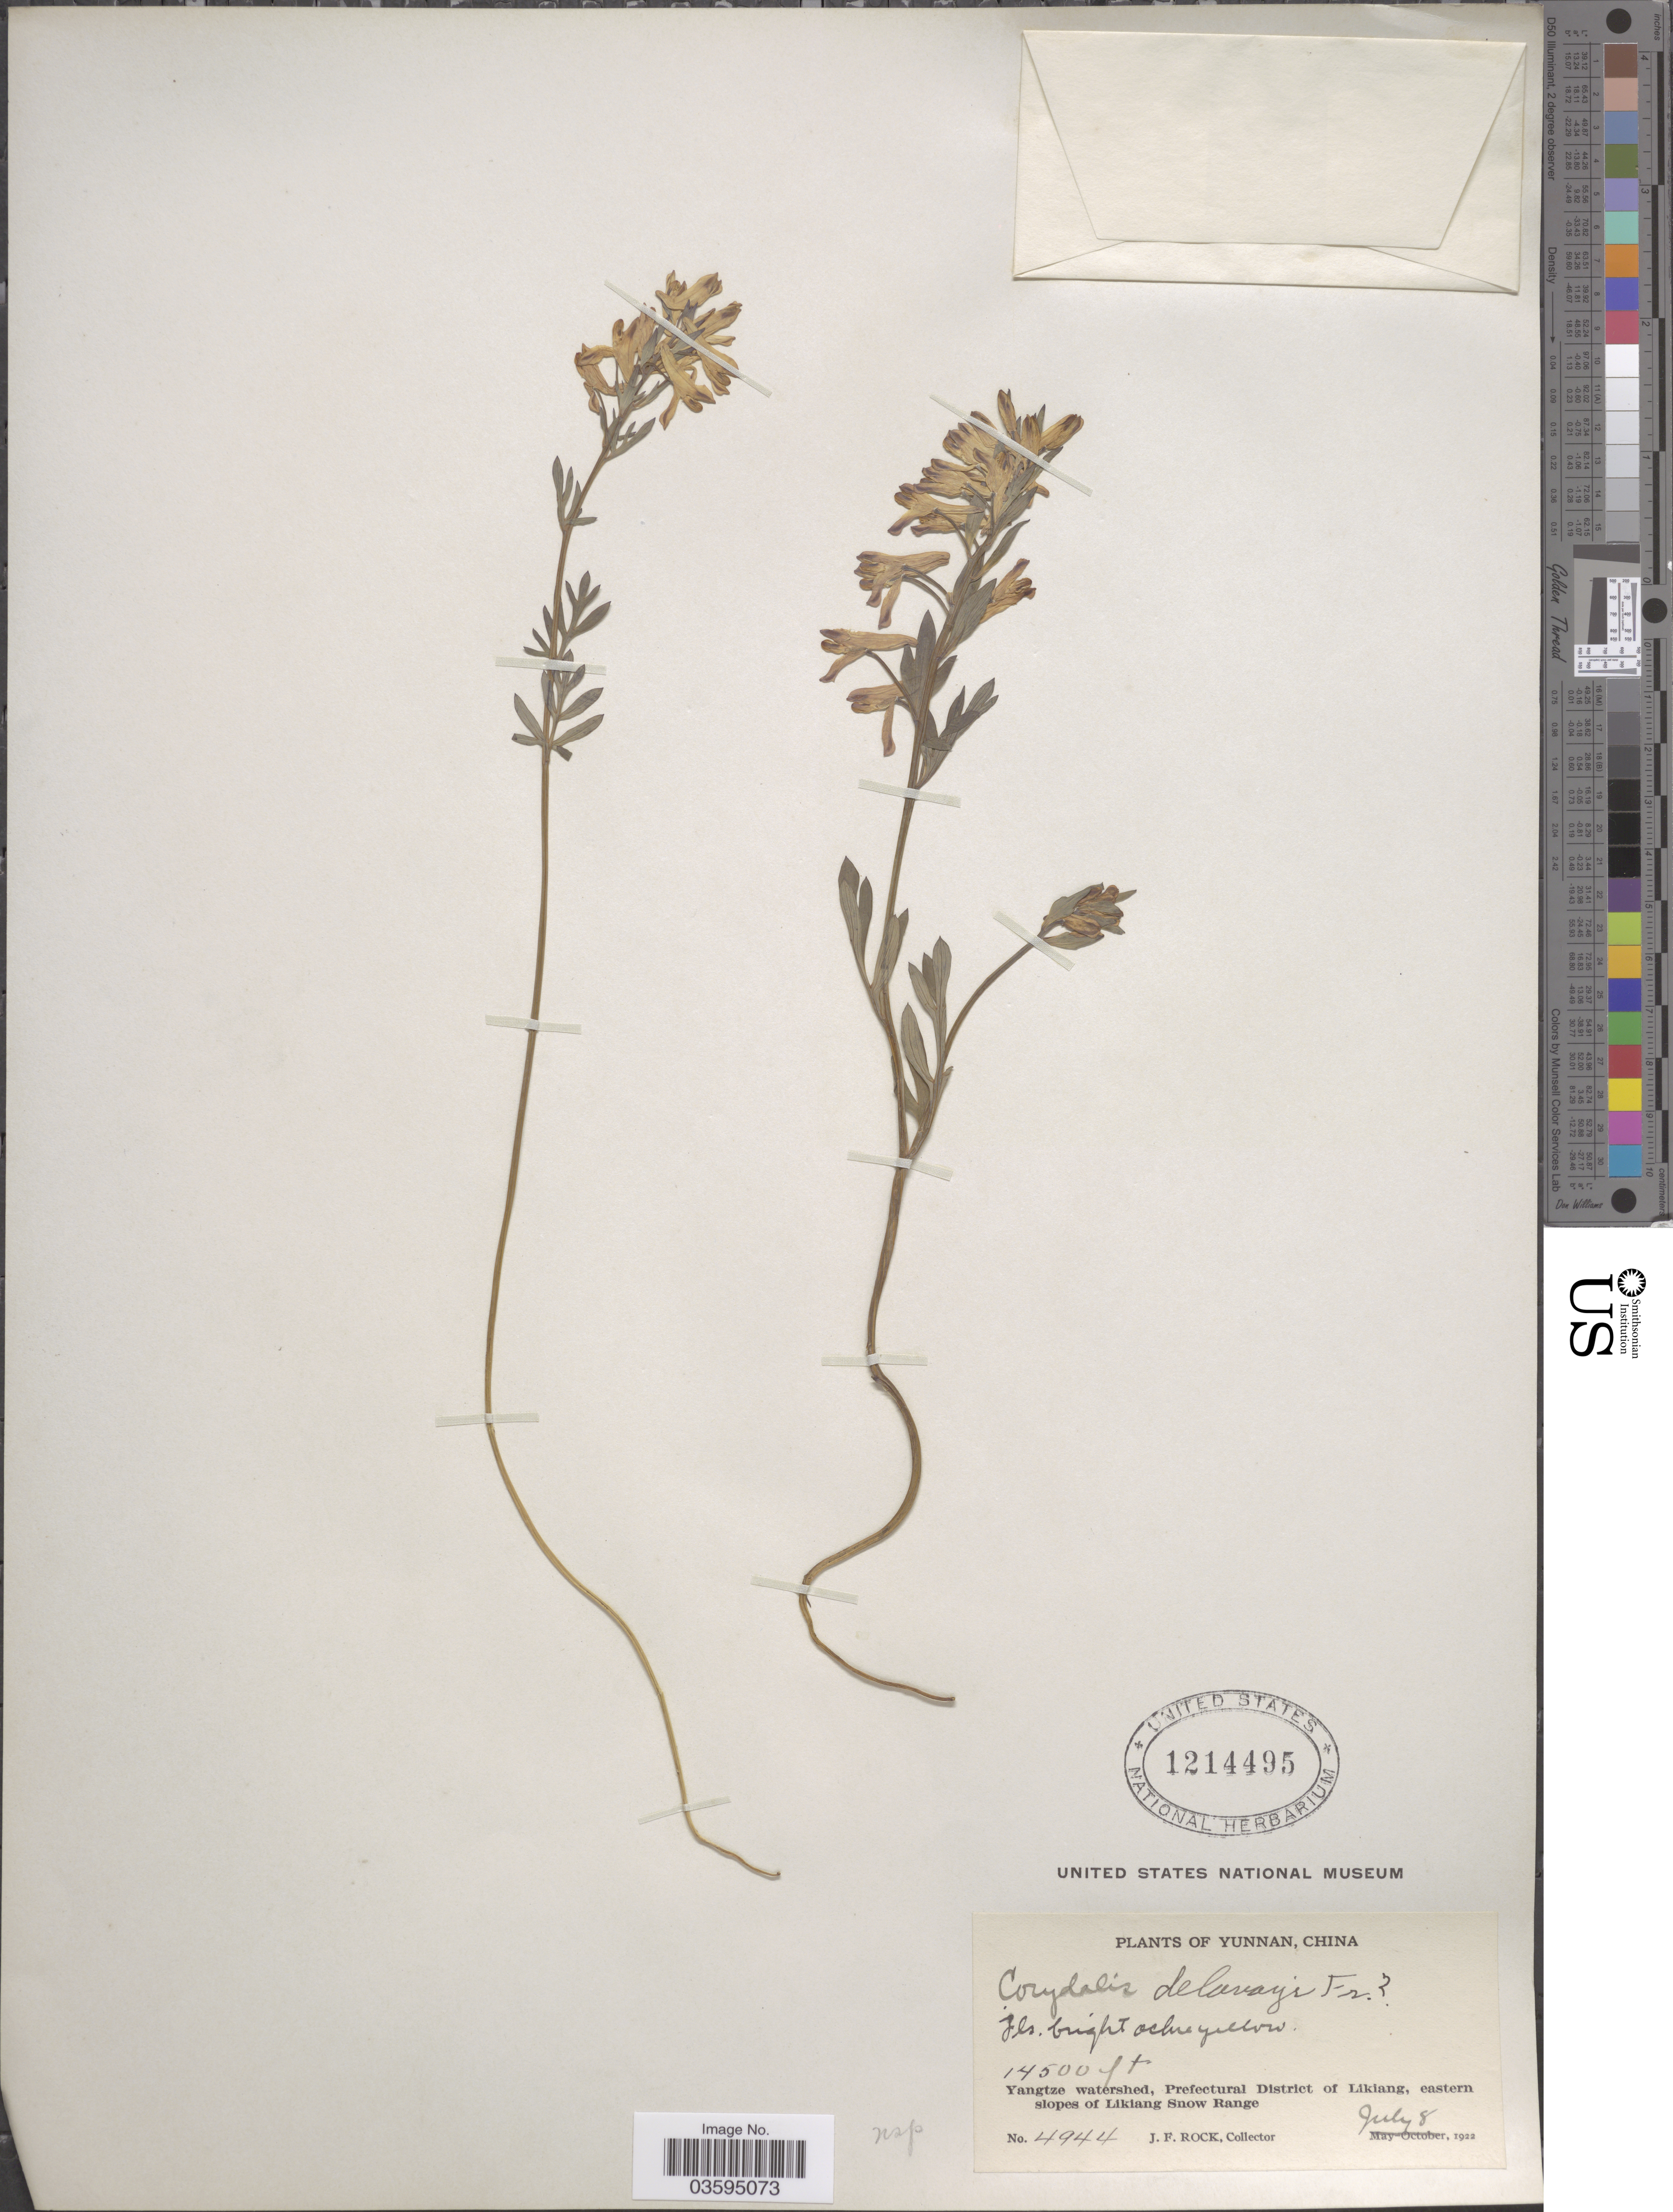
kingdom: Plantae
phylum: Tracheophyta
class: Magnoliopsida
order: Ranunculales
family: Papaveraceae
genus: Corydalis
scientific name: Corydalis delavayi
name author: Franch.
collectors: J. Rock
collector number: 4944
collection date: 1922-07-08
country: China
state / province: Yunnan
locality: Yangtze watershed, Prefectural District of Likiang, eastern slopes of Likiang Snow Range.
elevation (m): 4420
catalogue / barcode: US 1214495